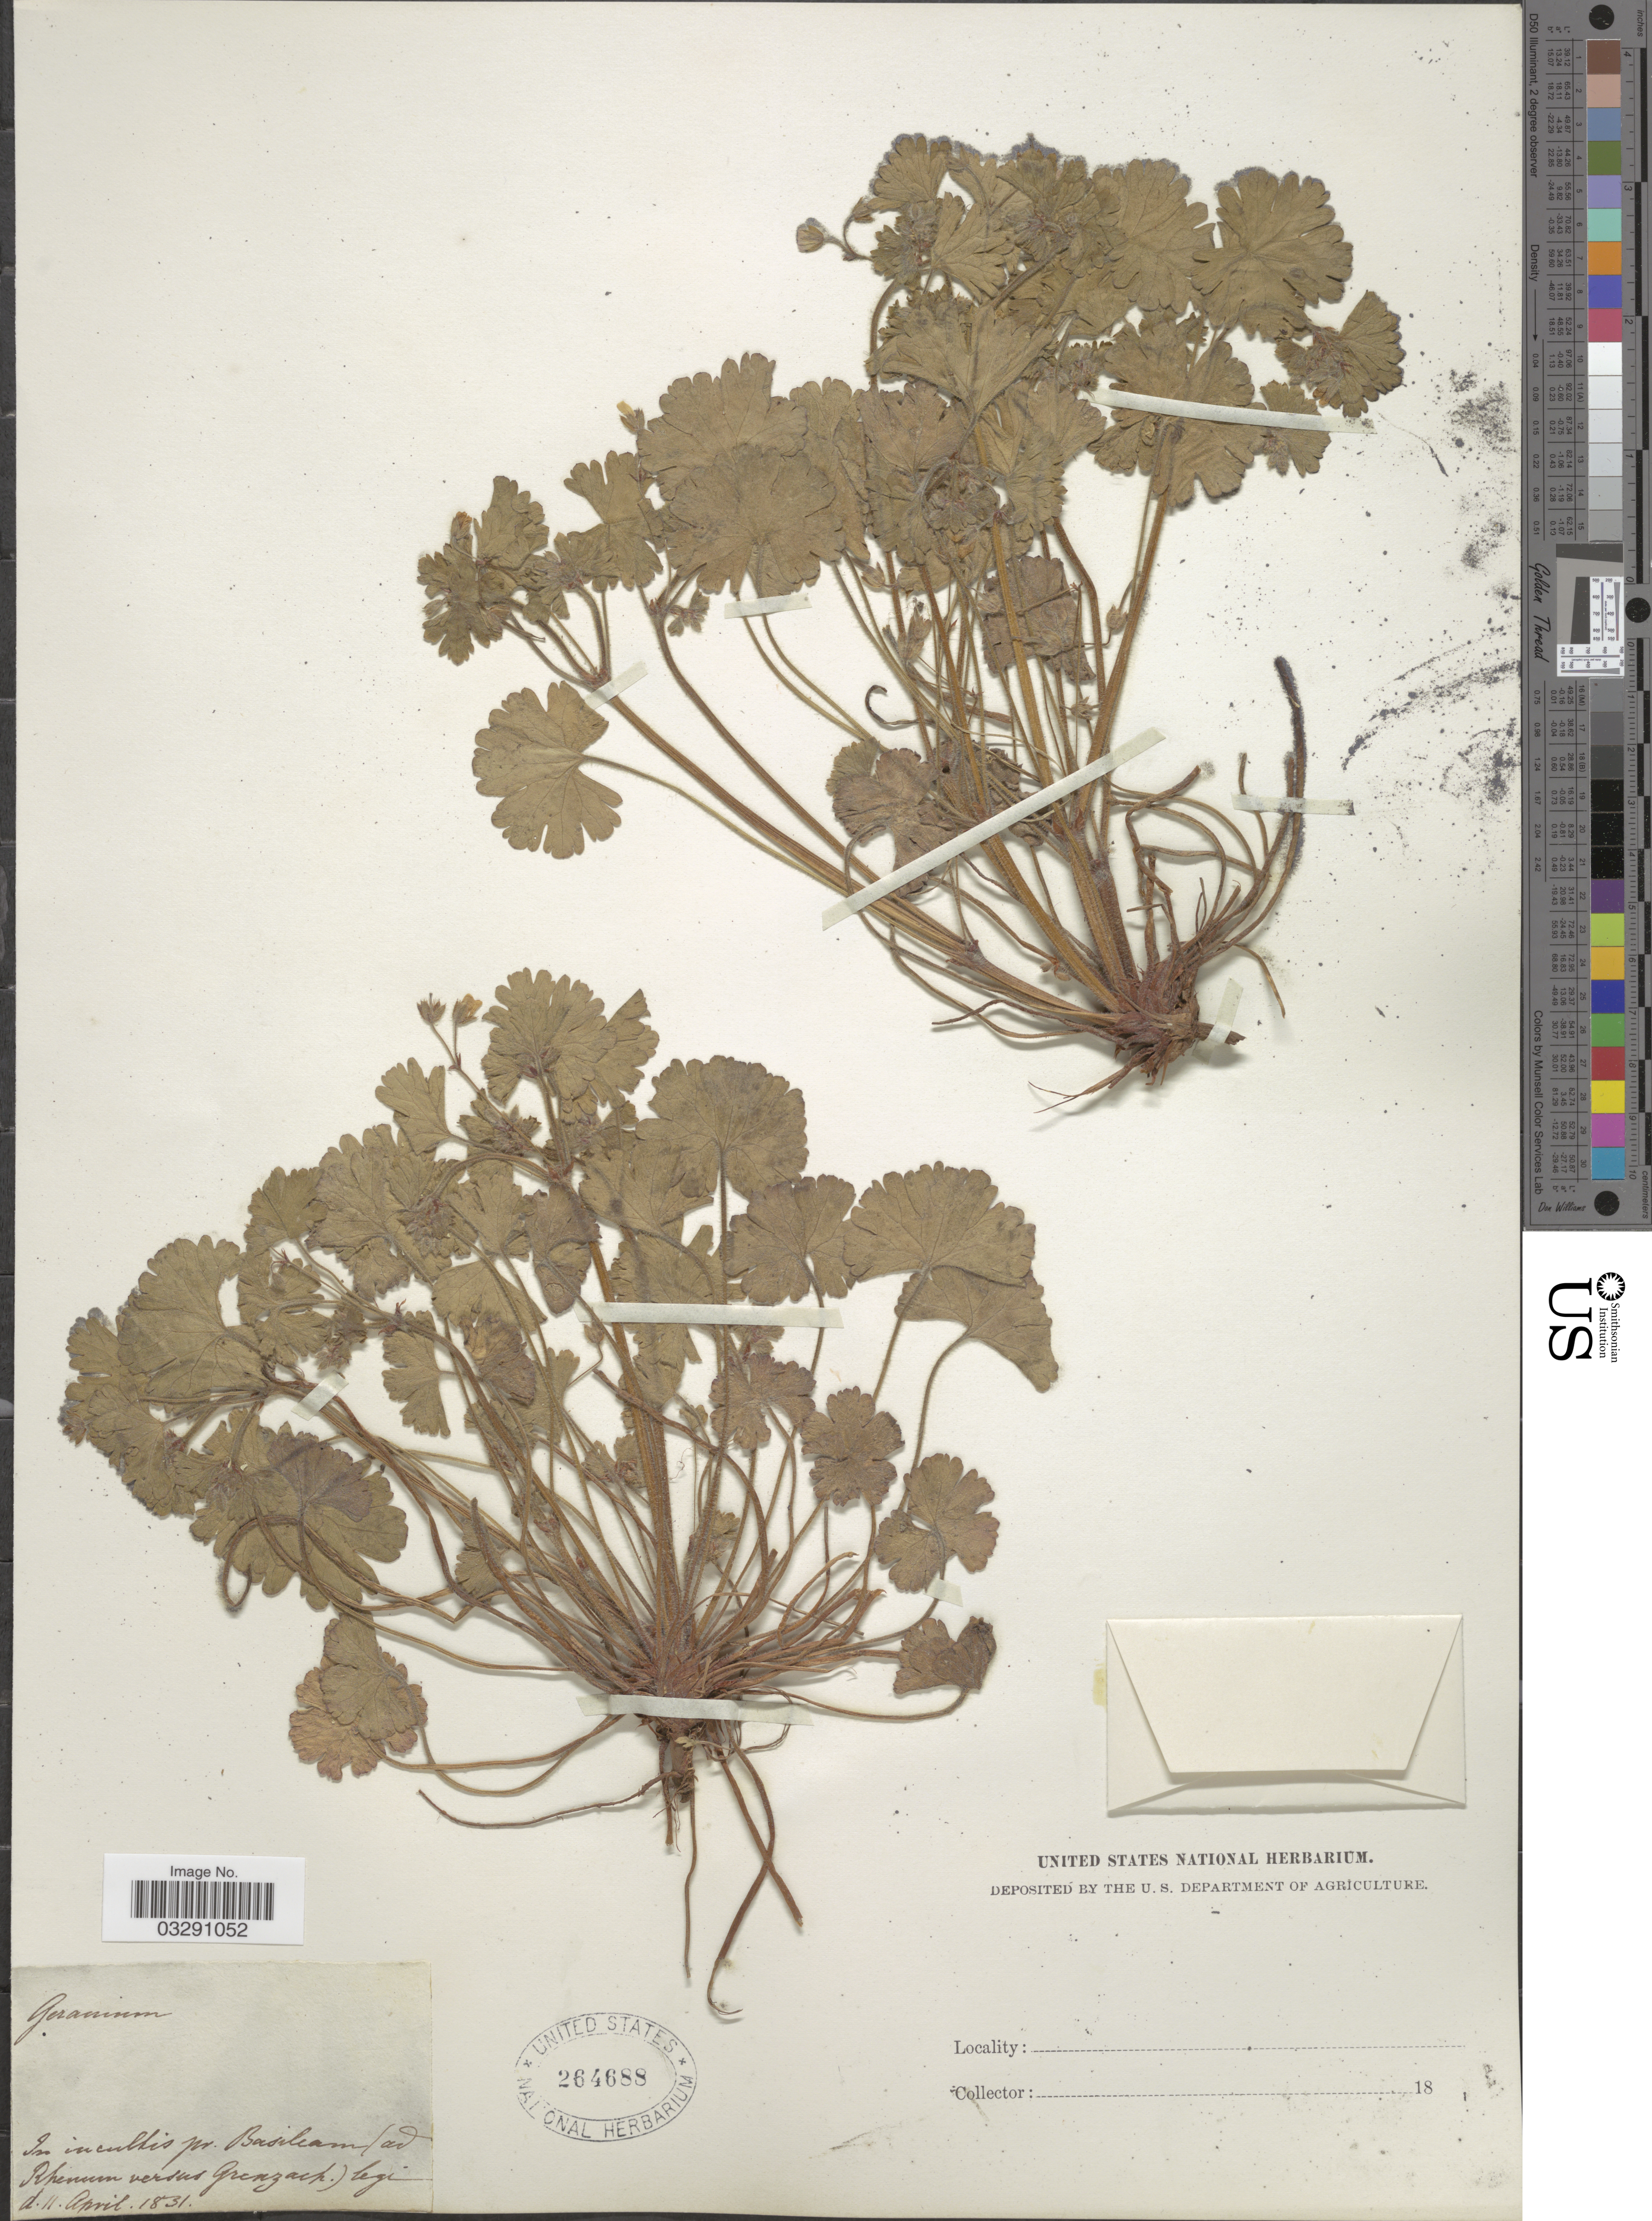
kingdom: Plantae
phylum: Tracheophyta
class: Magnoliopsida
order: Geraniales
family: Geraniaceae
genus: Geranium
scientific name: Geranium sp.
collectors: ex herb. United States National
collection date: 1831-04-11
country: Germany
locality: In incultis pr. Basileam (ad Rhenium versus Grenzach).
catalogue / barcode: US 264688